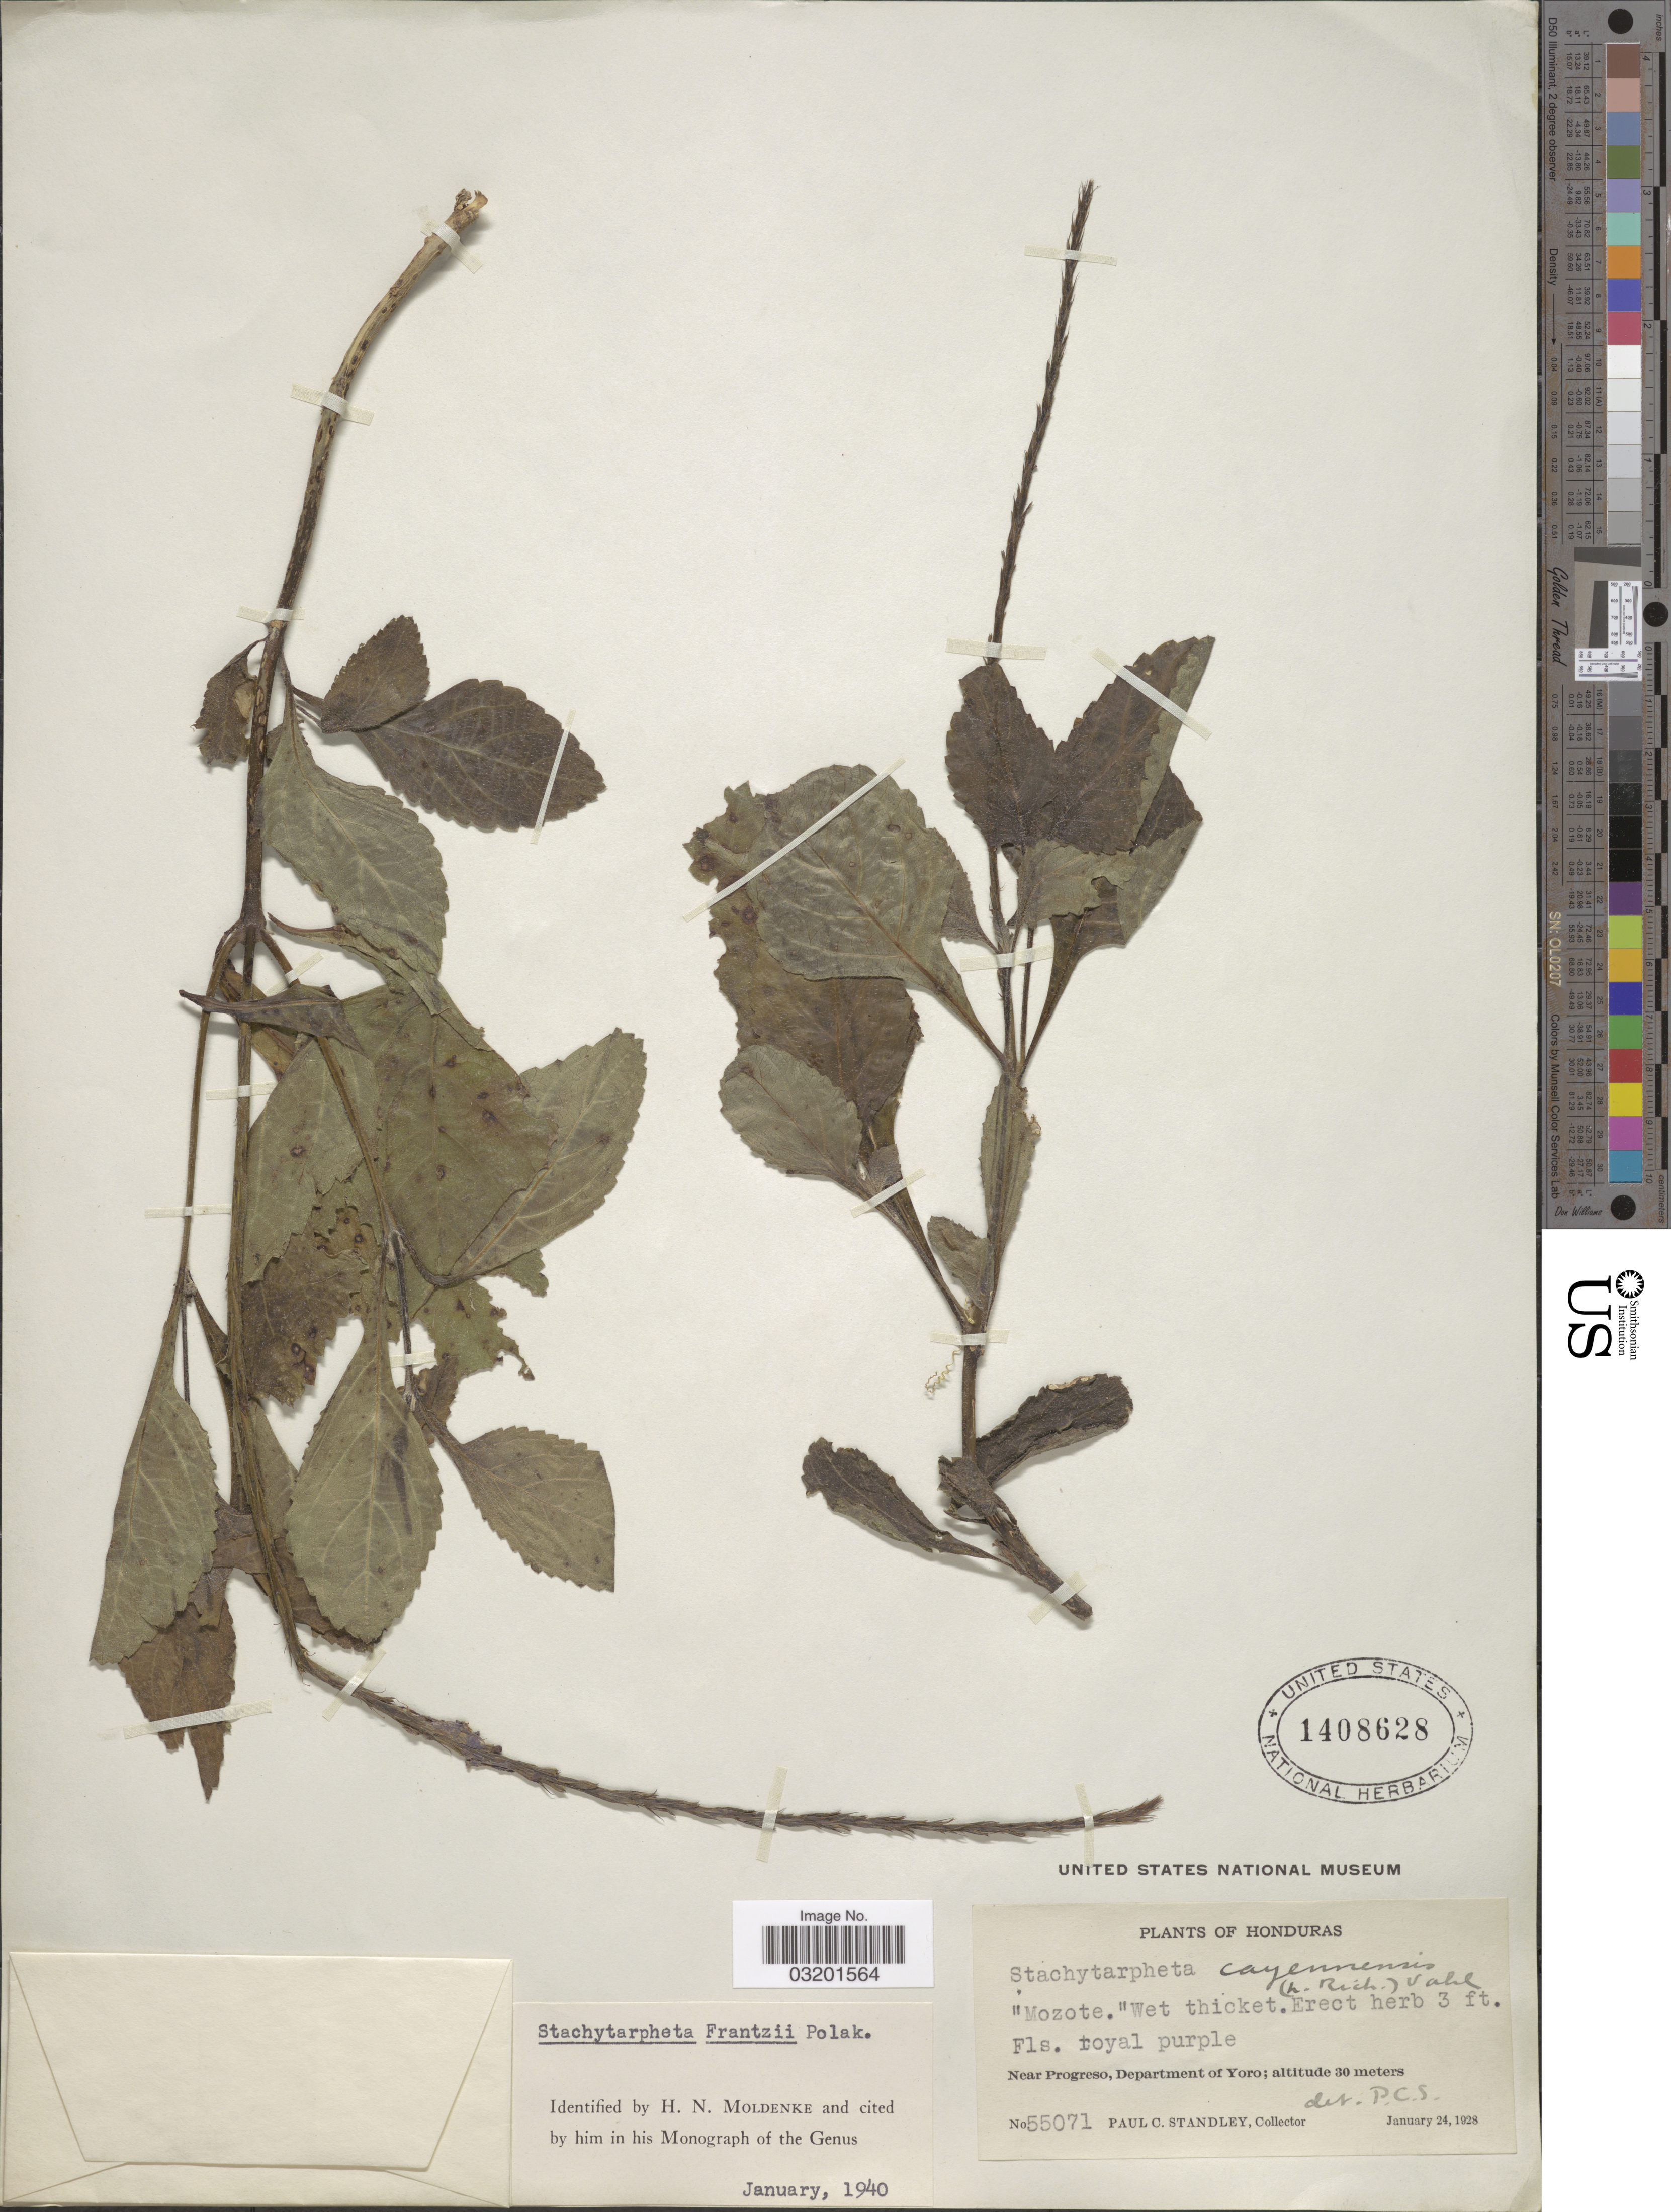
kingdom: Plantae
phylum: Tracheophyta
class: Magnoliopsida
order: Lamiales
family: Verbenaceae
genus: Stachytarpheta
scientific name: Stachytarpheta frantzii var. frantzii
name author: Pol.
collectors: P. C. Standley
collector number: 55071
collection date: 1928-01-24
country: Honduras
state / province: Yoro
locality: Near Progreso, Department of Yoro.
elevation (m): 30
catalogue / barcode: US 1408628